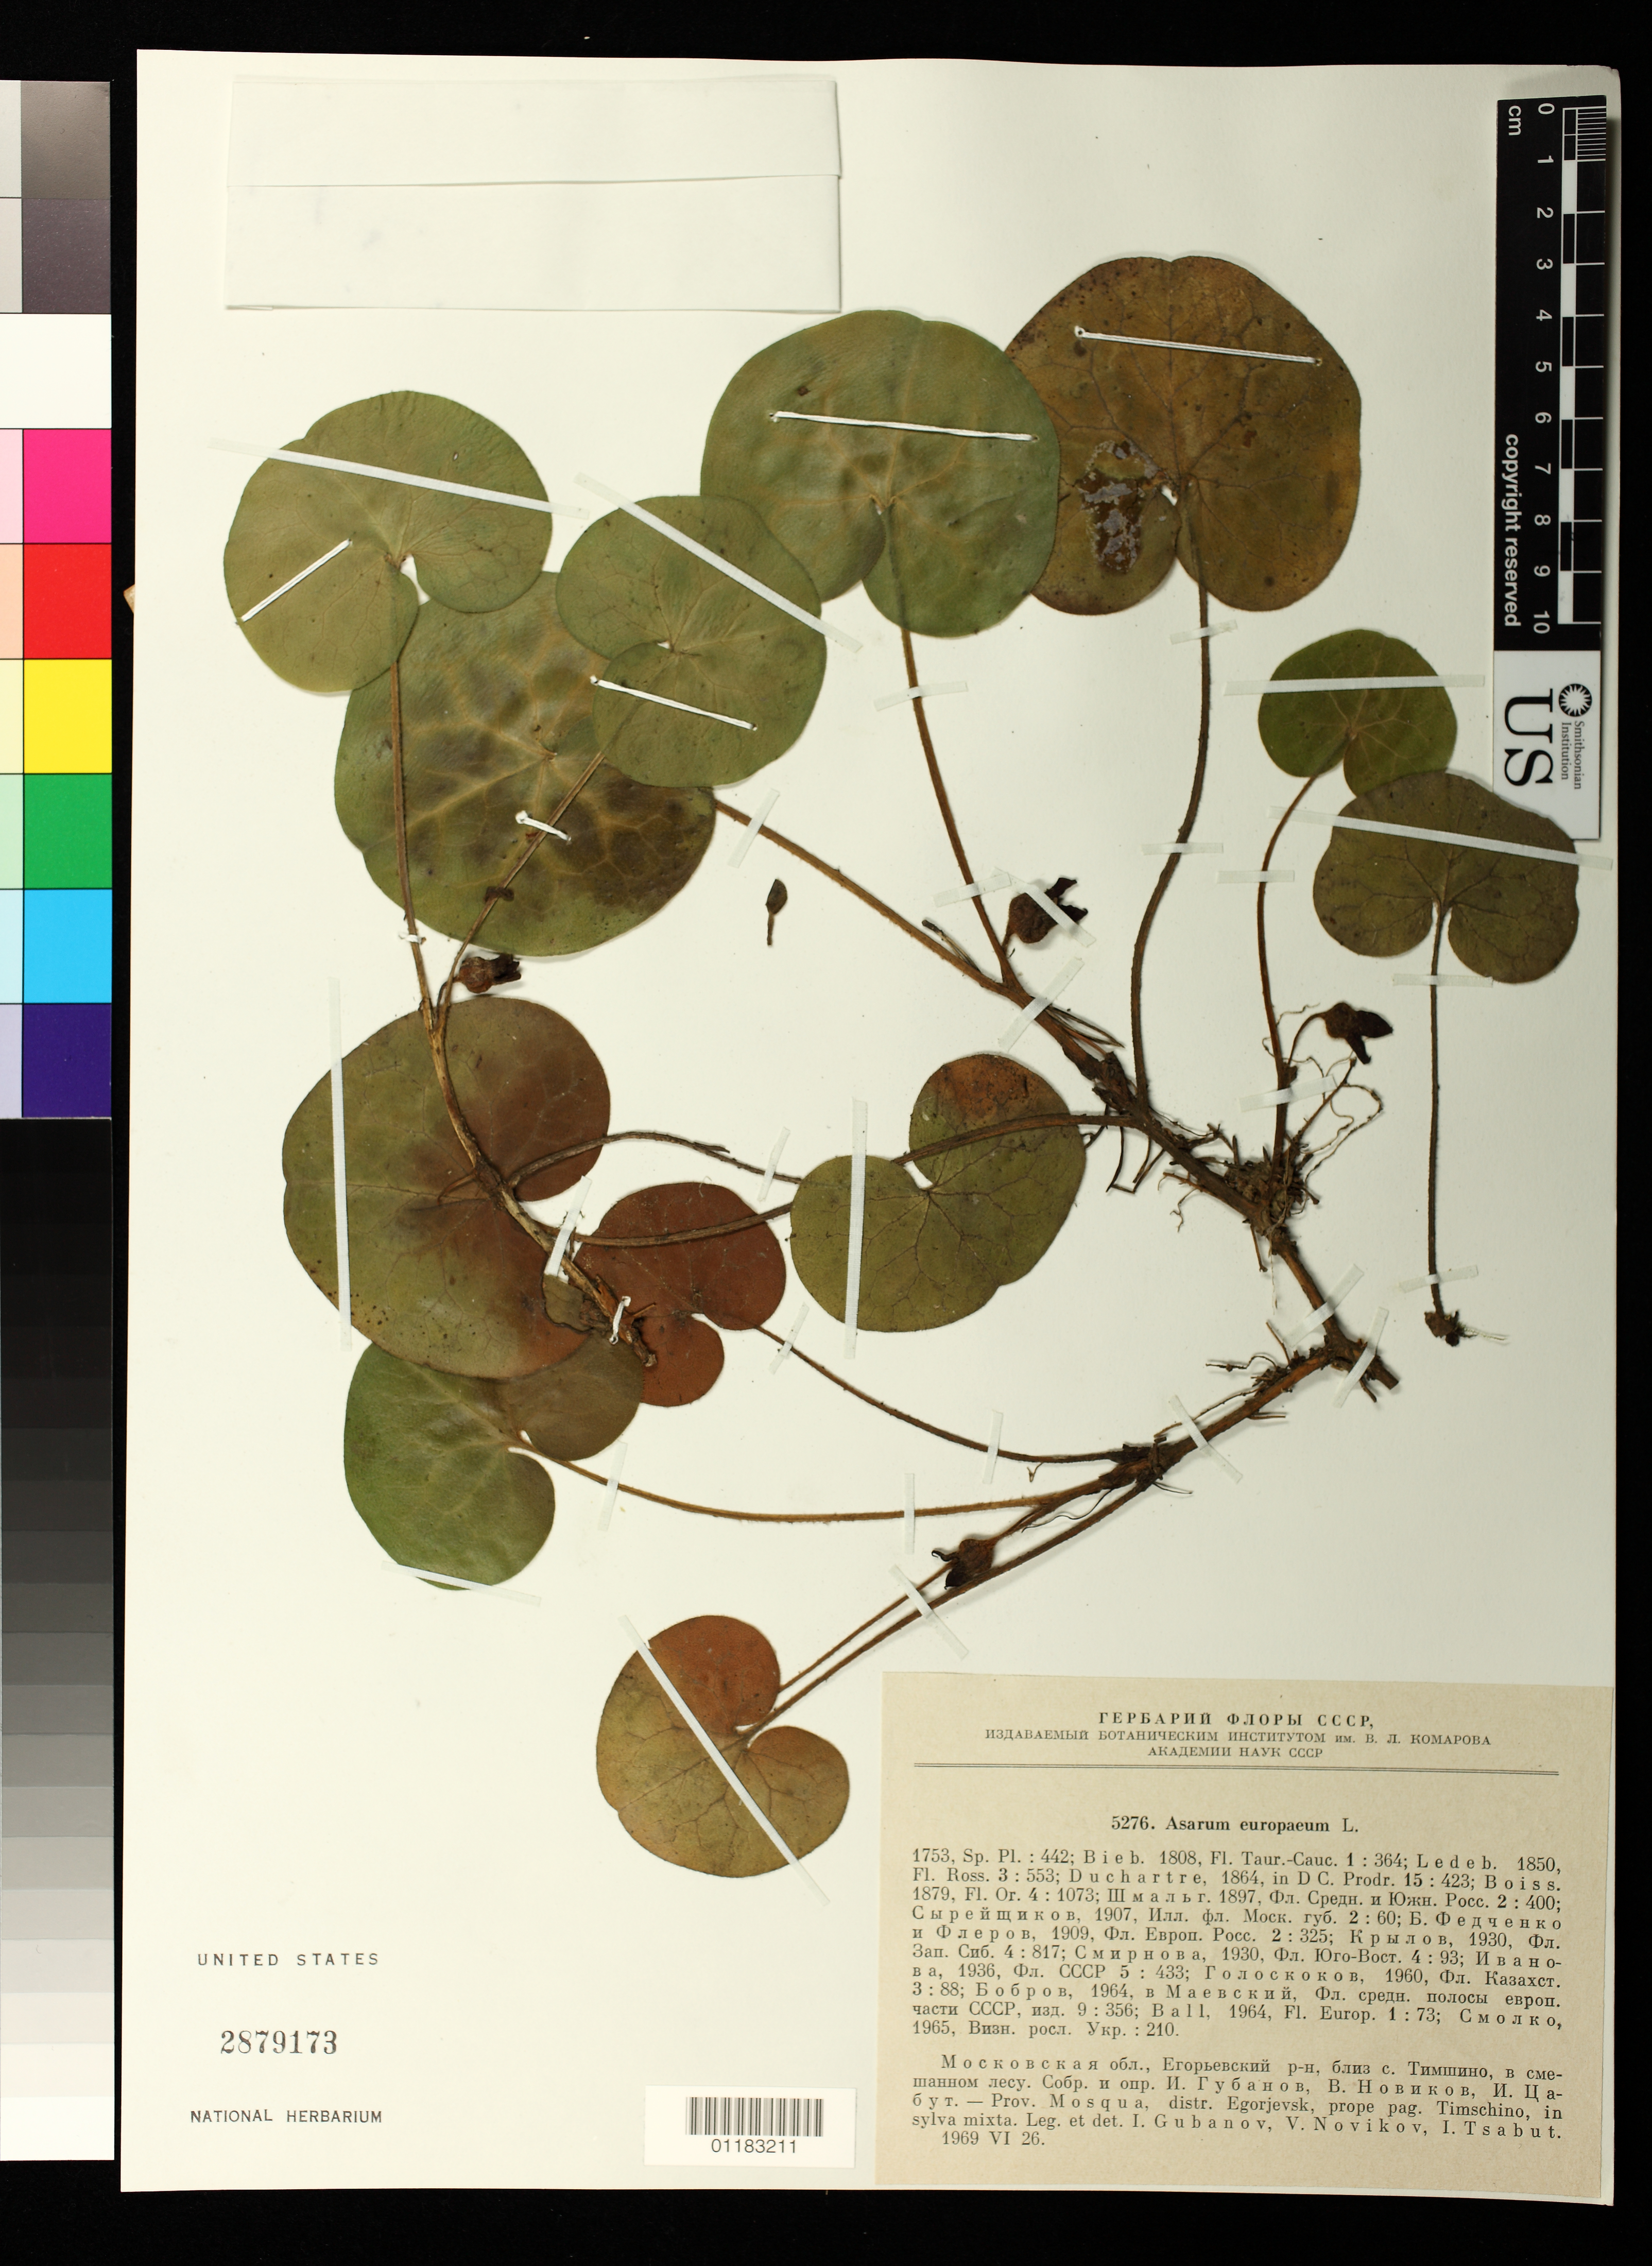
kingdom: Plantae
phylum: Tracheophyta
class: Magnoliopsida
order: Piperales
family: Aristolochiaceae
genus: Asarum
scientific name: Asarum europaeum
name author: L.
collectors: I. Gobanov, V. Novikov & I. Tsabut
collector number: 5276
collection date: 1969-06-26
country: Russian Federation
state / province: Moscow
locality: distr. Egorjevsk [Egorievsk], prope pag. Timschino, in sylva mixta.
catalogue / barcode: US 2879173